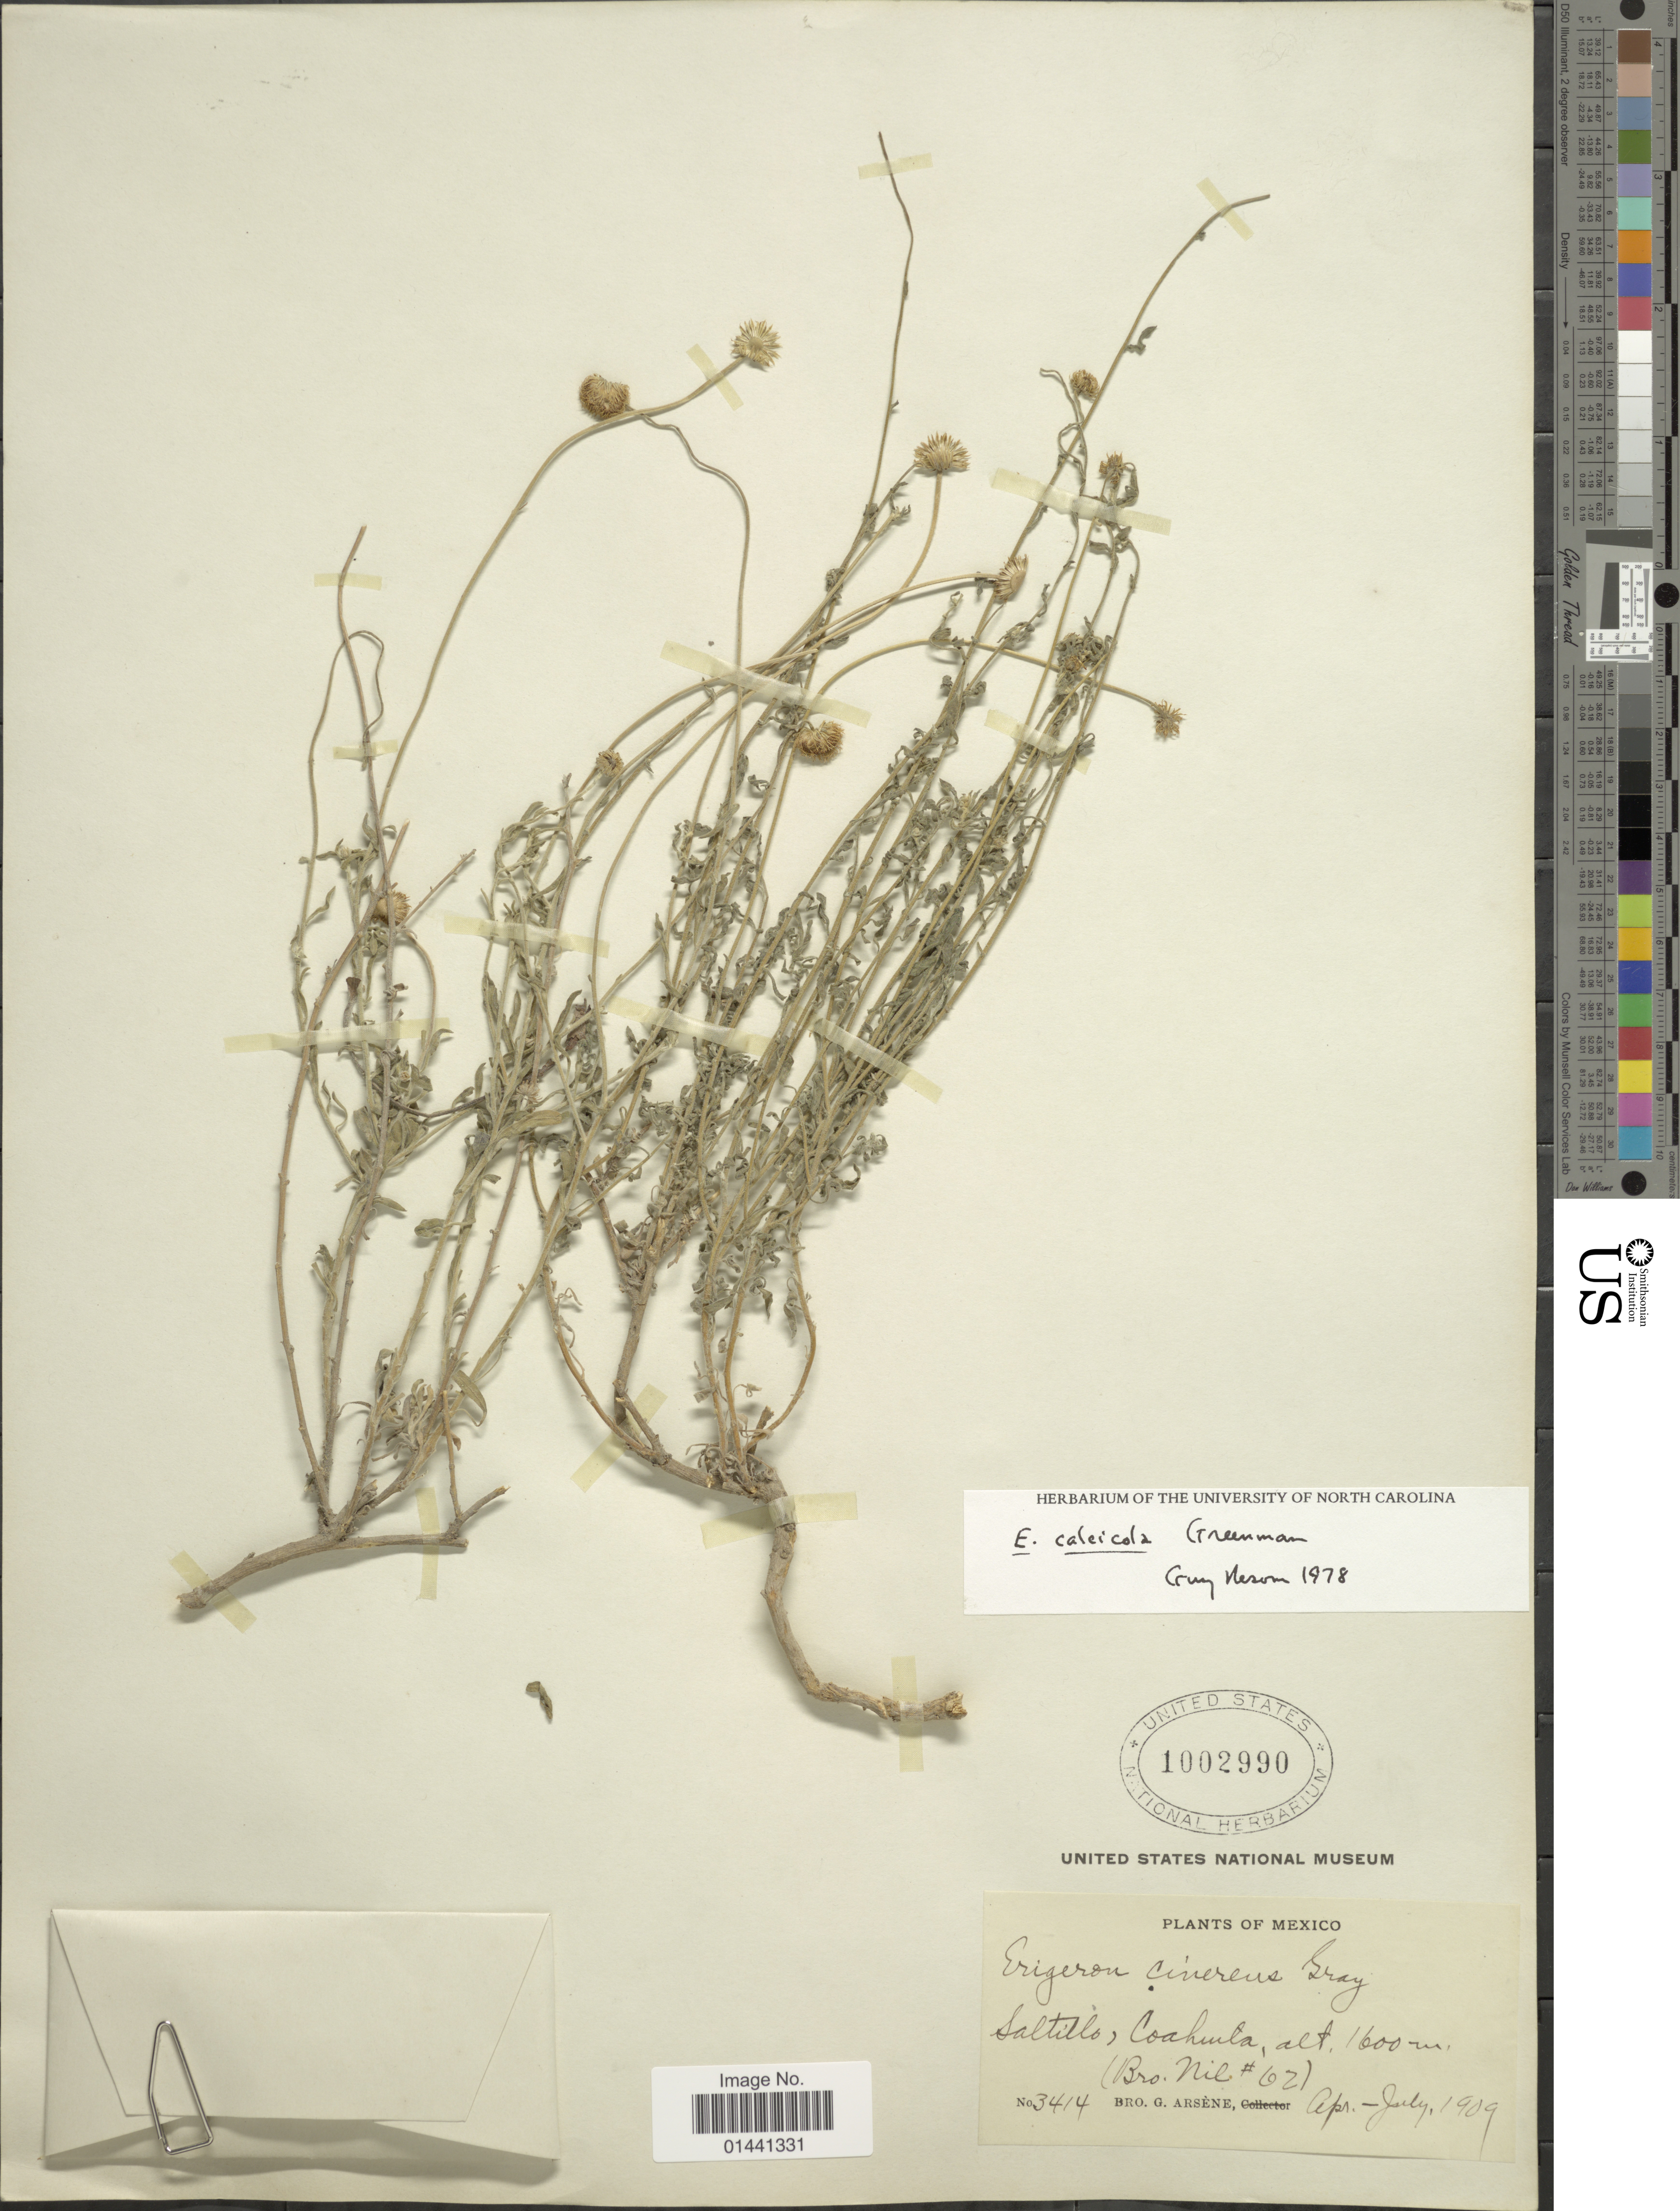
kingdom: Plantae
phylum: Tracheophyta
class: Magnoliopsida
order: Asterales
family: Asteraceae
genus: Erigeron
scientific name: Erigeron calcicola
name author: Greenm.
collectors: Bro. G. Arsène & Bro. Nil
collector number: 3414/62*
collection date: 1909-04/1909-07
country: Mexico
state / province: Coahuila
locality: Saltillo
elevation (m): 1600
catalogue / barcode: US 1002990